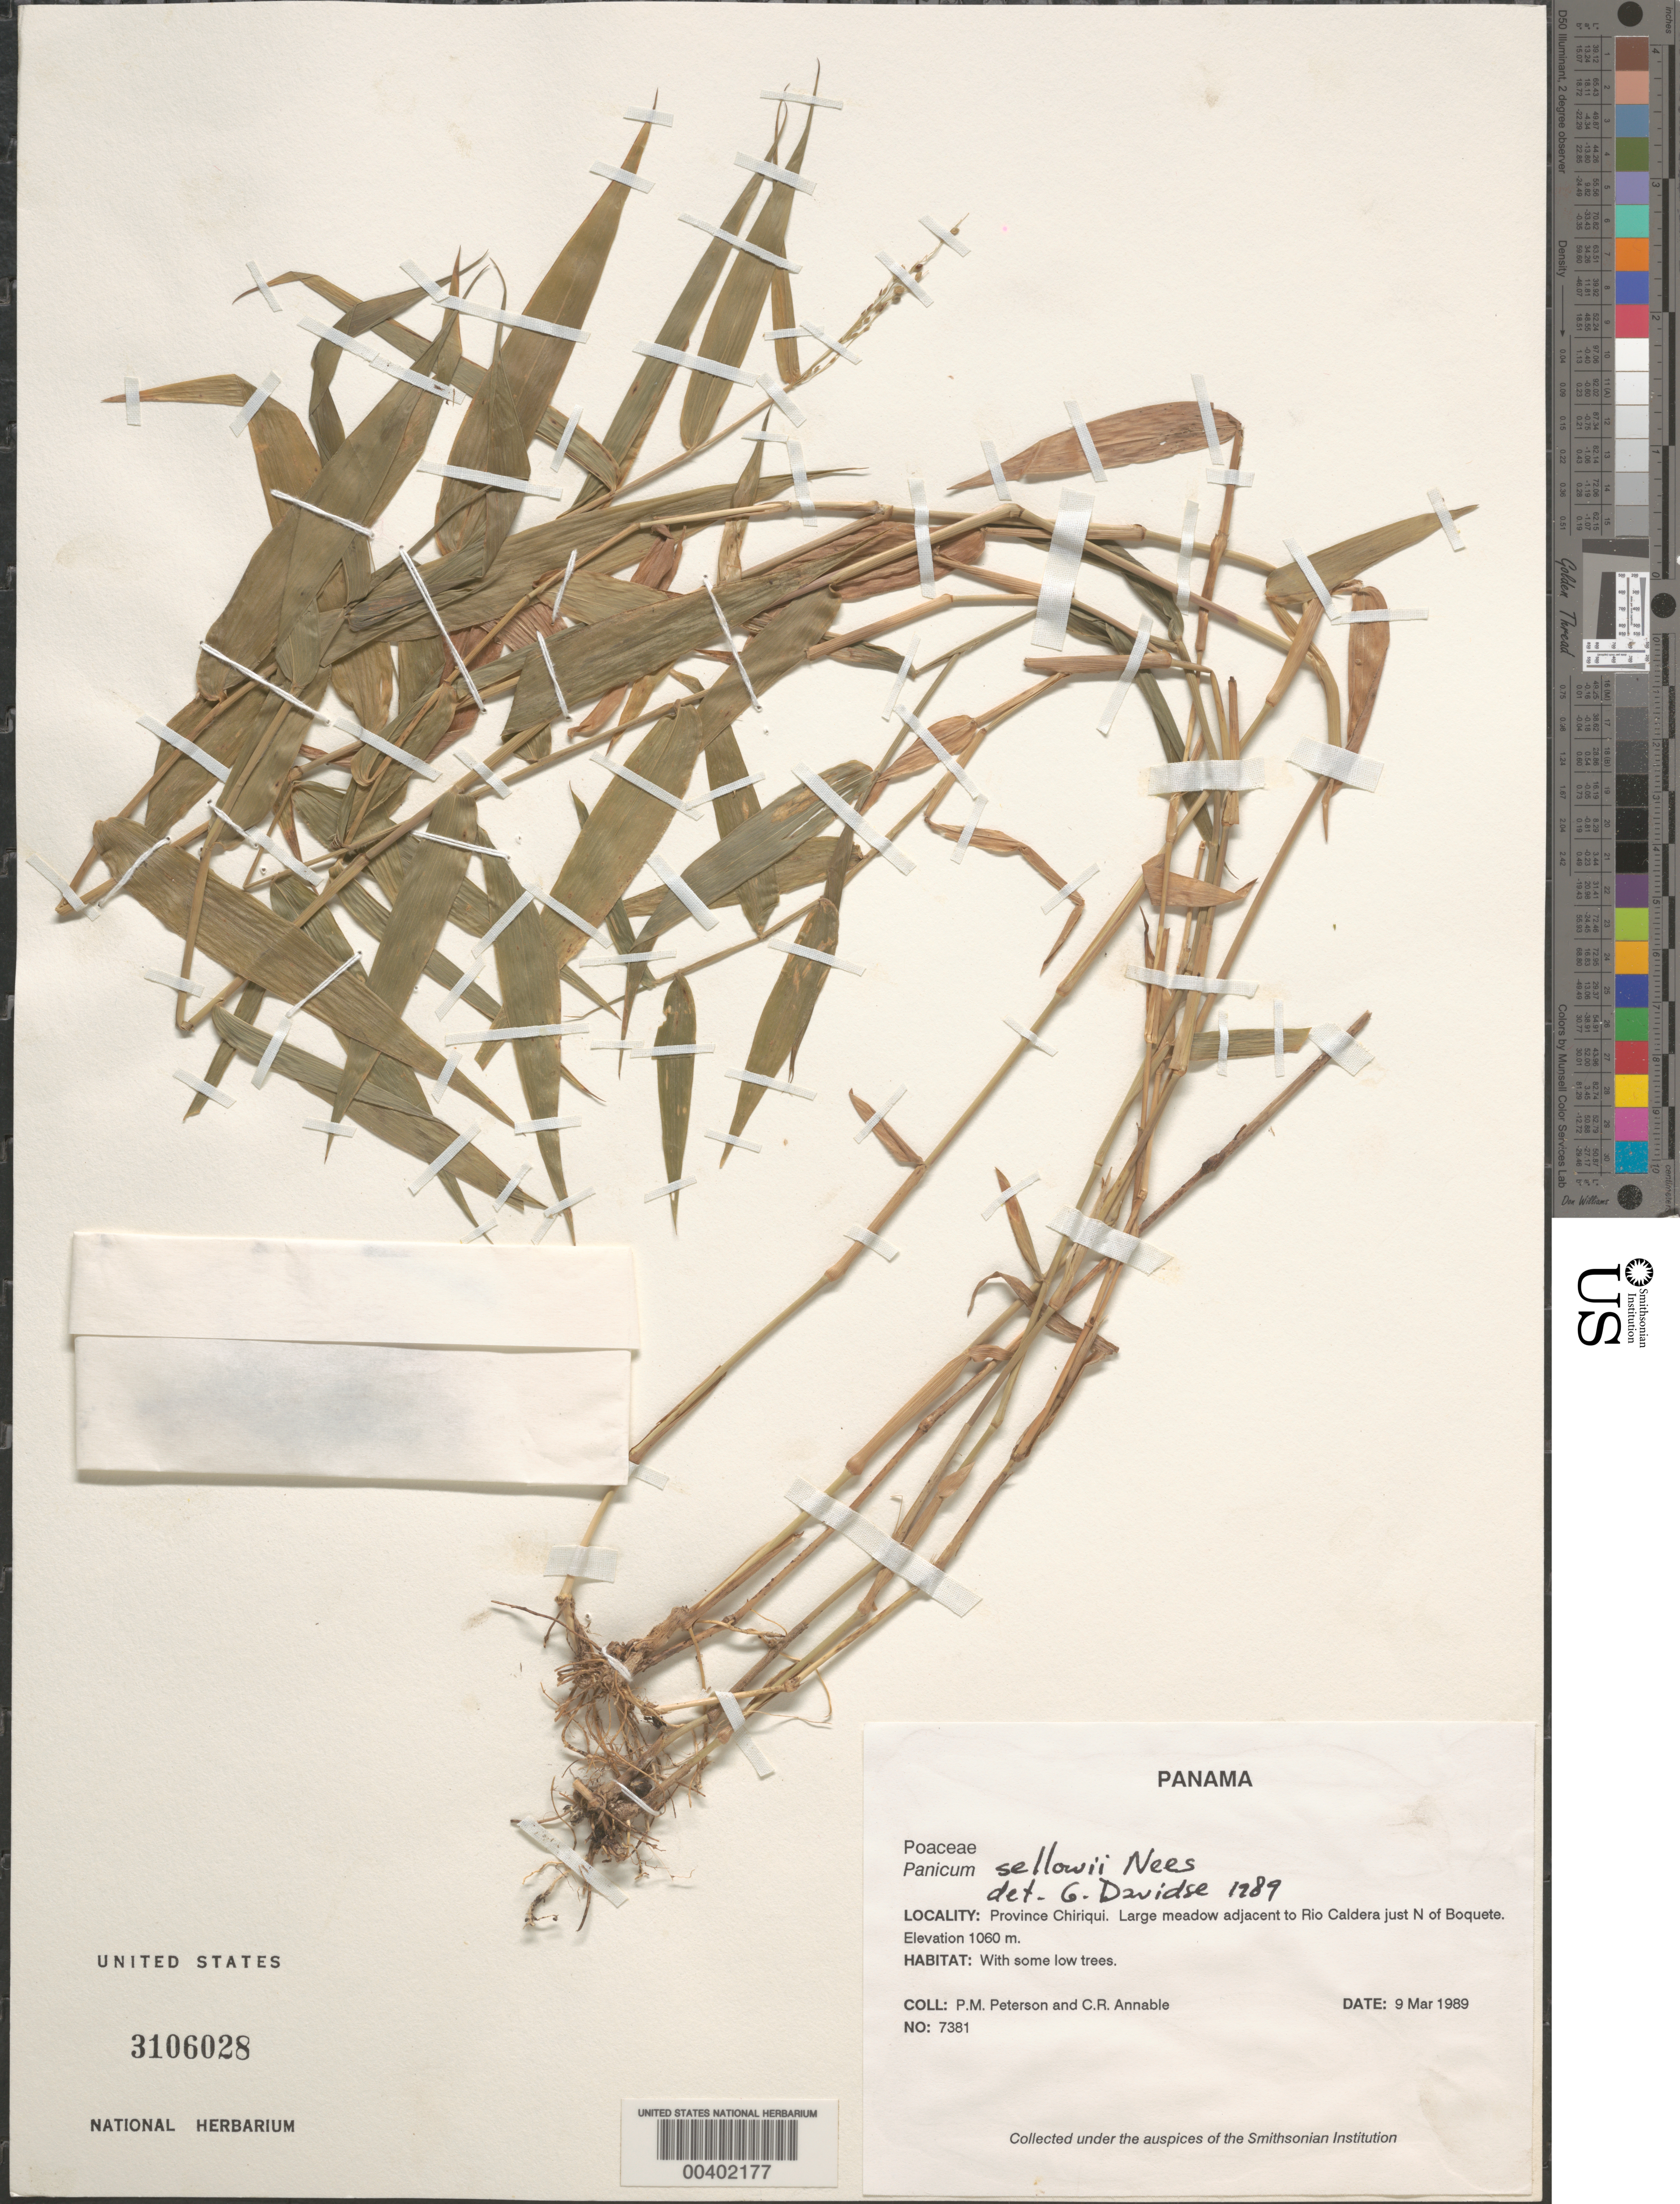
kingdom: Plantae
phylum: Tracheophyta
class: Liliopsida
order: Poales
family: Poaceae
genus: Panicum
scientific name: Panicum sellowii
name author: Nees in Mart.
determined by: Davidse, Gerrit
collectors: P. M. Peterson & C. R. Annable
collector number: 07381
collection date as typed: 09 Mar 1989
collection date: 1989-03-09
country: Panama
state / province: Chiriquí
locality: Large meadow adjacent to Rio Caldera just N of Boquete.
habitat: With some low trees.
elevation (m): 1060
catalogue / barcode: US 3106028